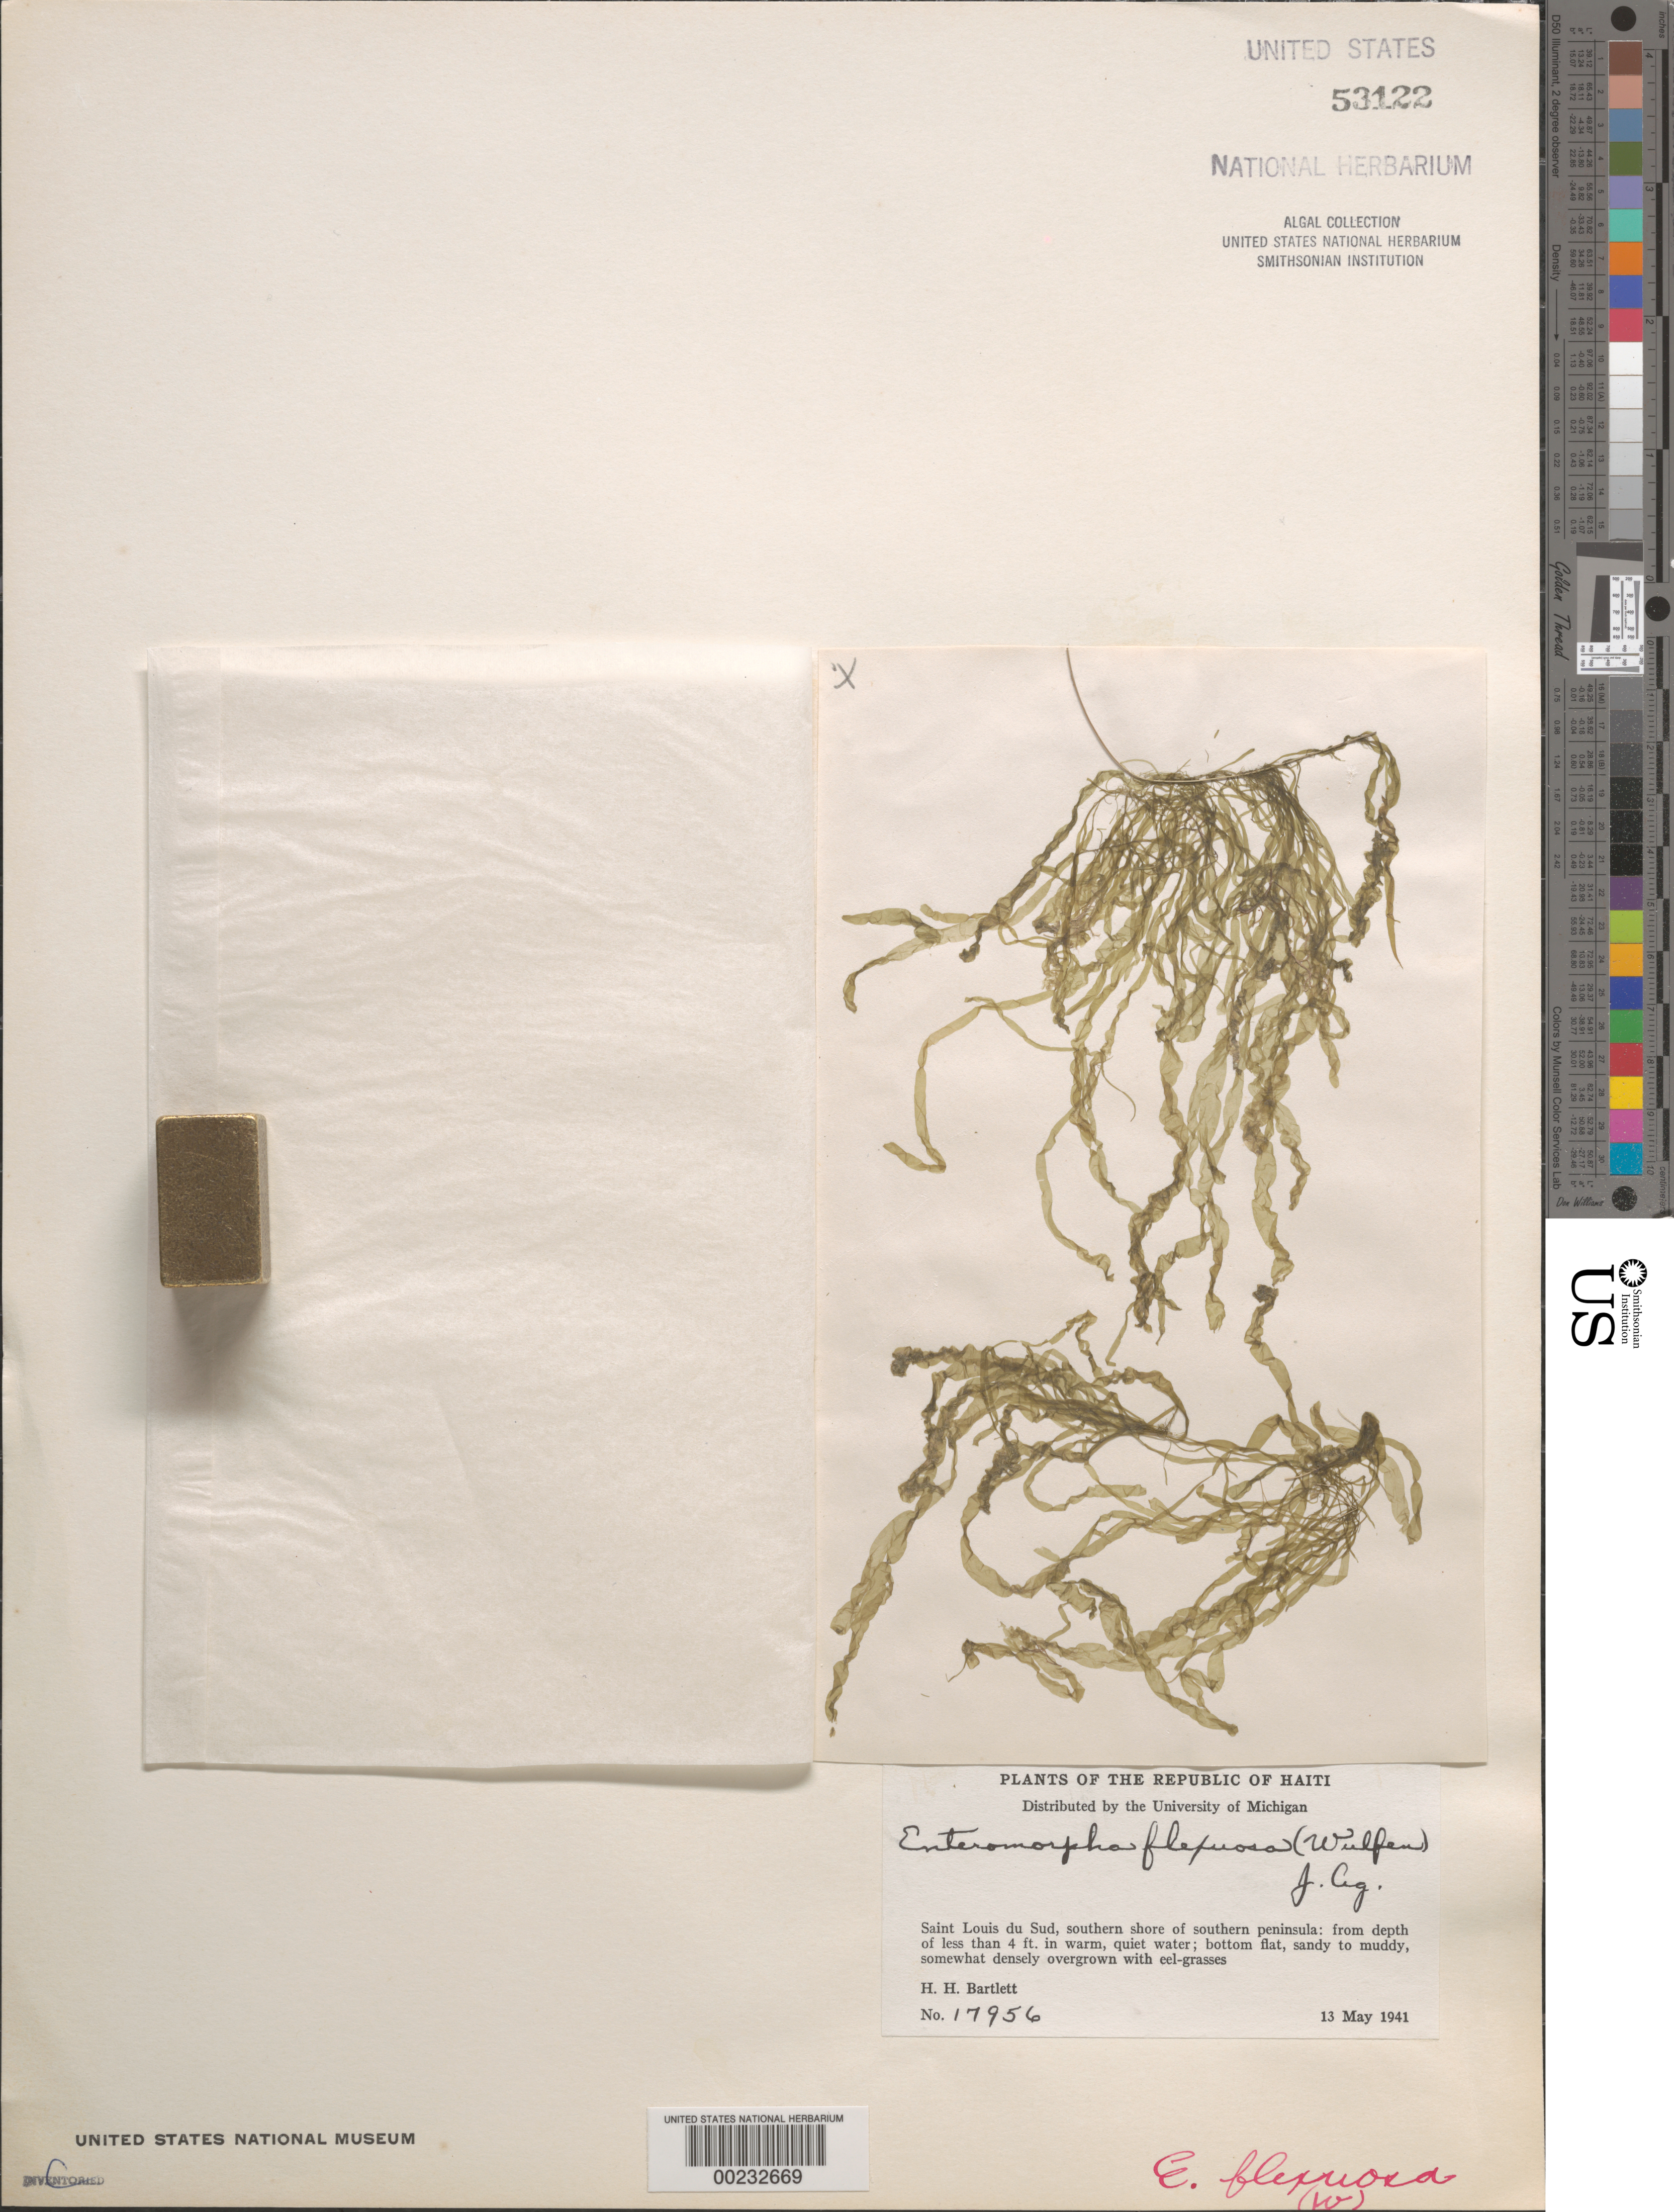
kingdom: Plantae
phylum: Chlorophyta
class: Ulvophyceae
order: Ulvales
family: Ulvaceae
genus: Ulva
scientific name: Ulva flexuosa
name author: Wulfen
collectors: H. H. Bartlett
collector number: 17956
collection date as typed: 13 May 1941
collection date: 1941-05-13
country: Haiti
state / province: Sud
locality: Saint-Louis-du-Sud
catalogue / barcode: US 53122